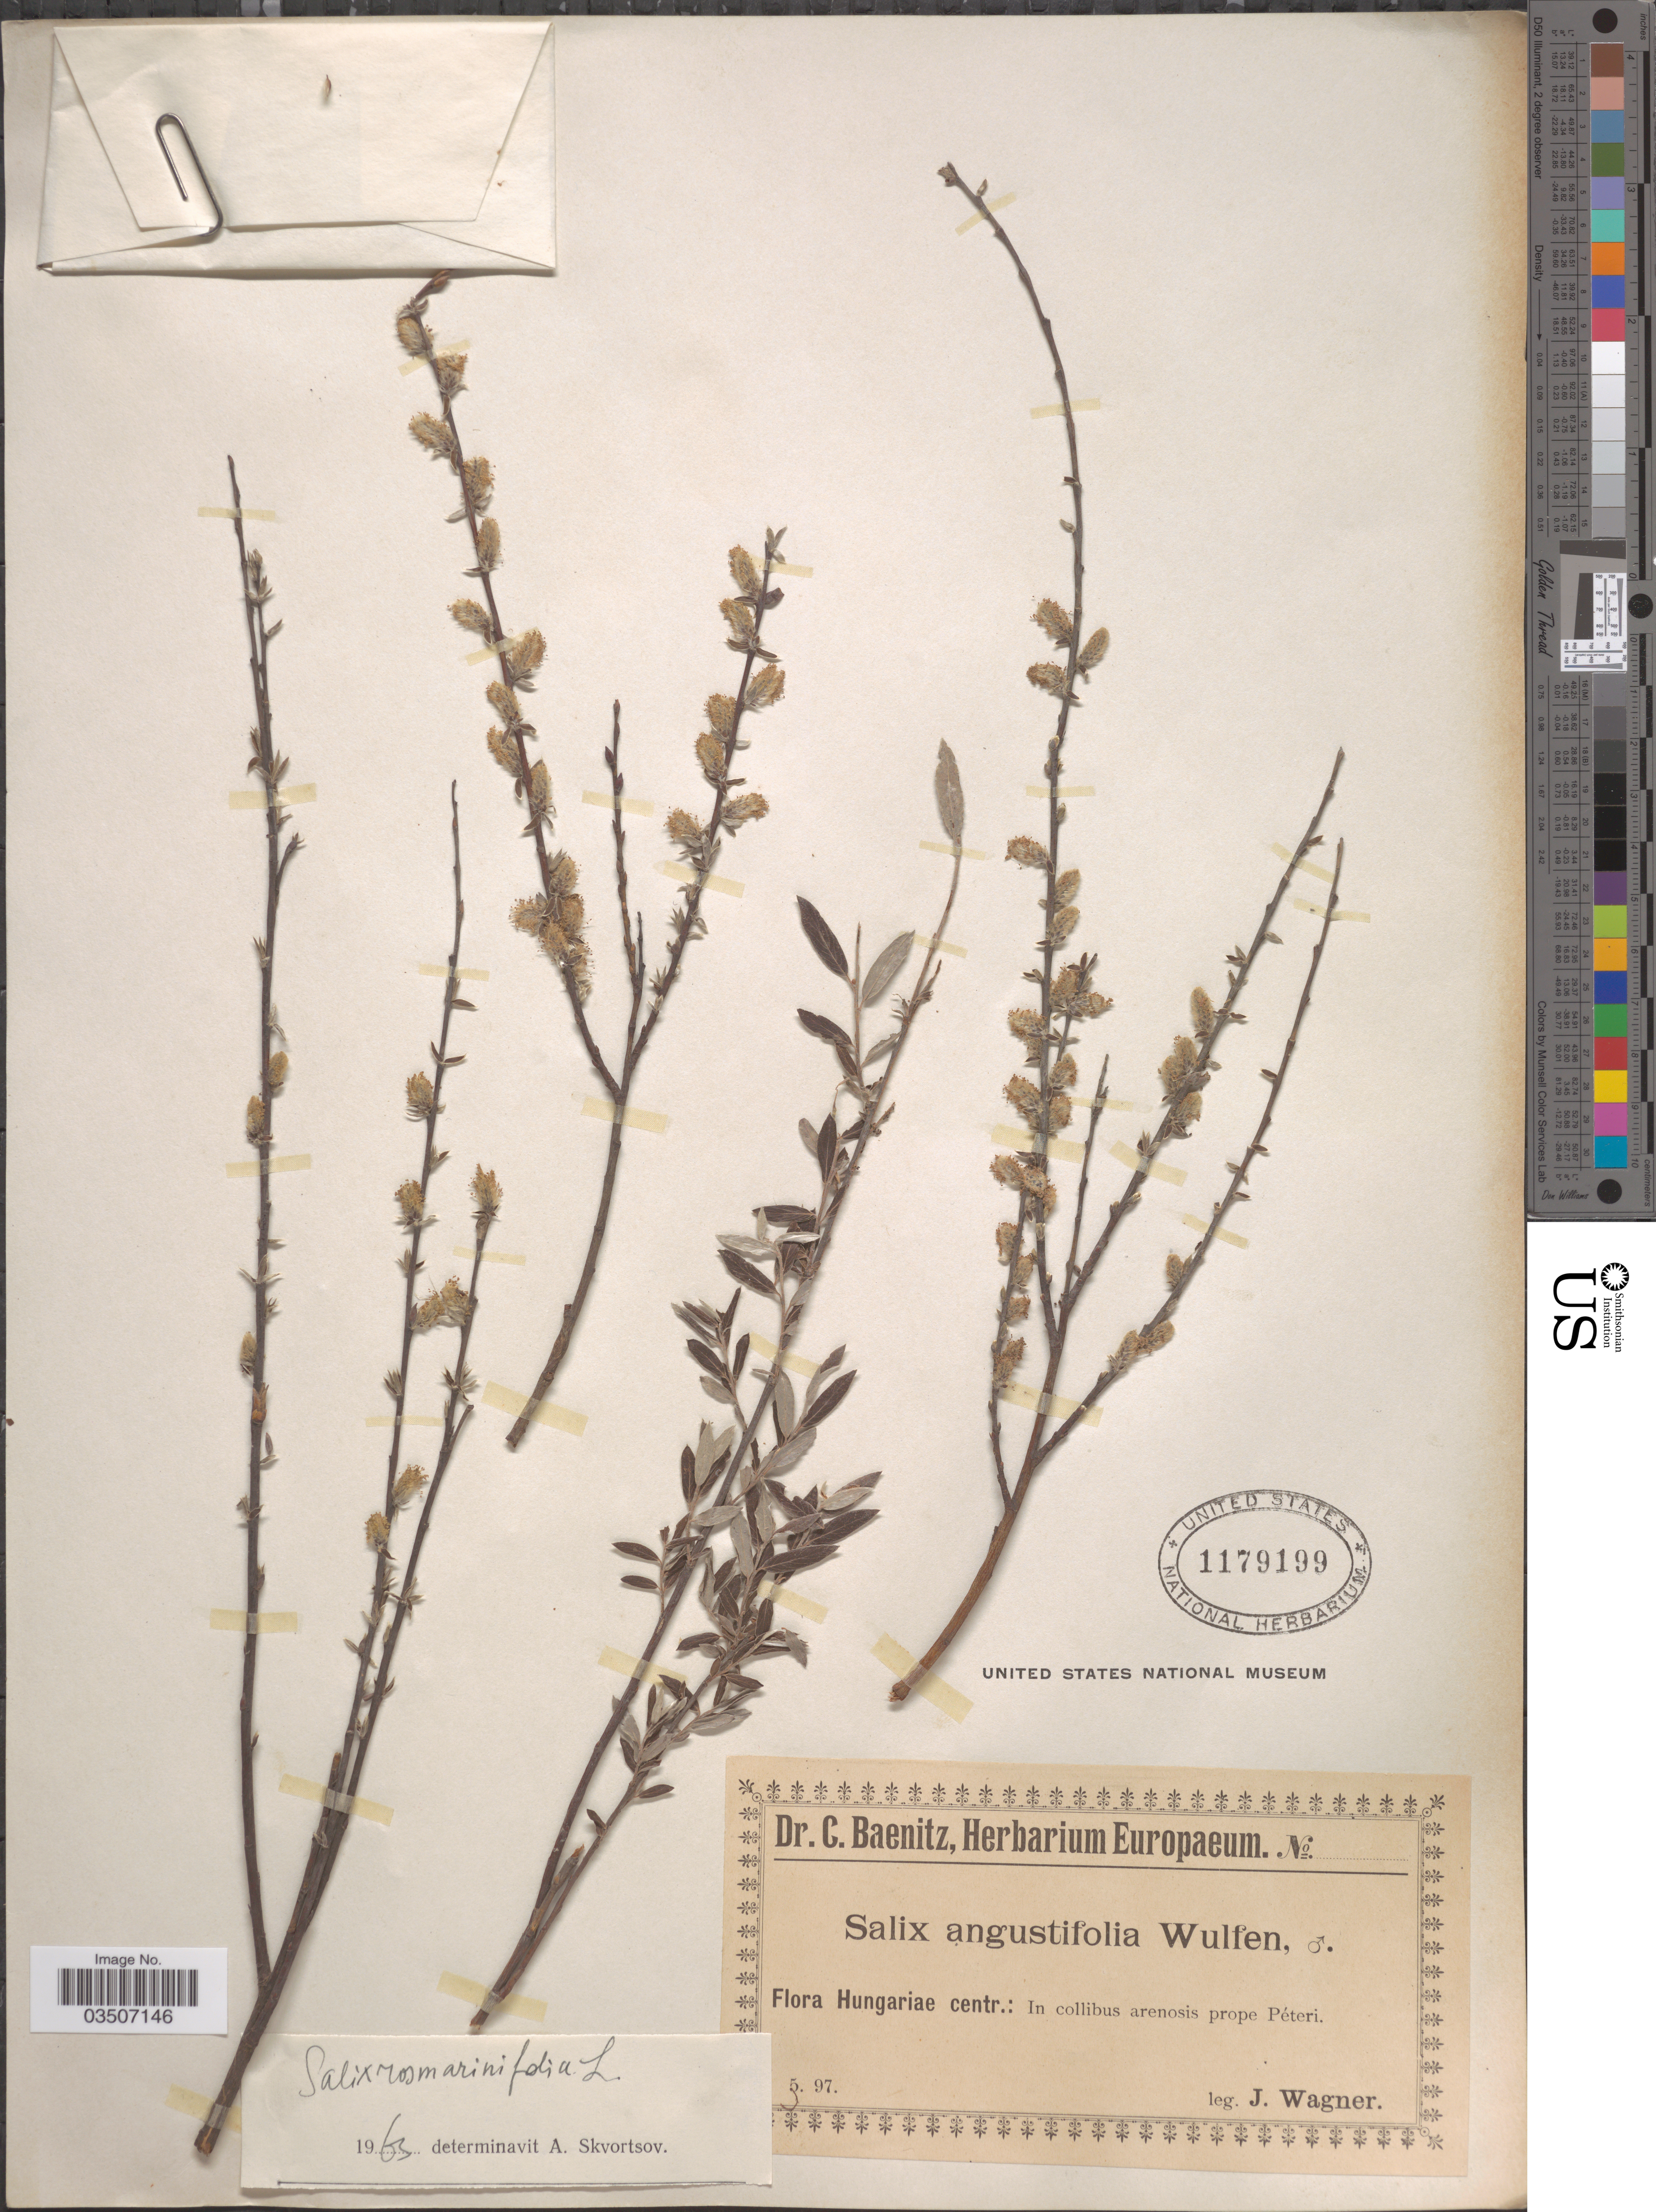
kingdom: Plantae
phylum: Tracheophyta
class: Magnoliopsida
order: Malpighiales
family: Salicaceae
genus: Salix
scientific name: Salix rosmarinifolia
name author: L.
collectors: J. Wagner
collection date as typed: Transcribed d/m/y: /5/97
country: Hungary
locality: Hungariæ centr.: In collibus arenosis prope Péteri.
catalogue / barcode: US 1179199